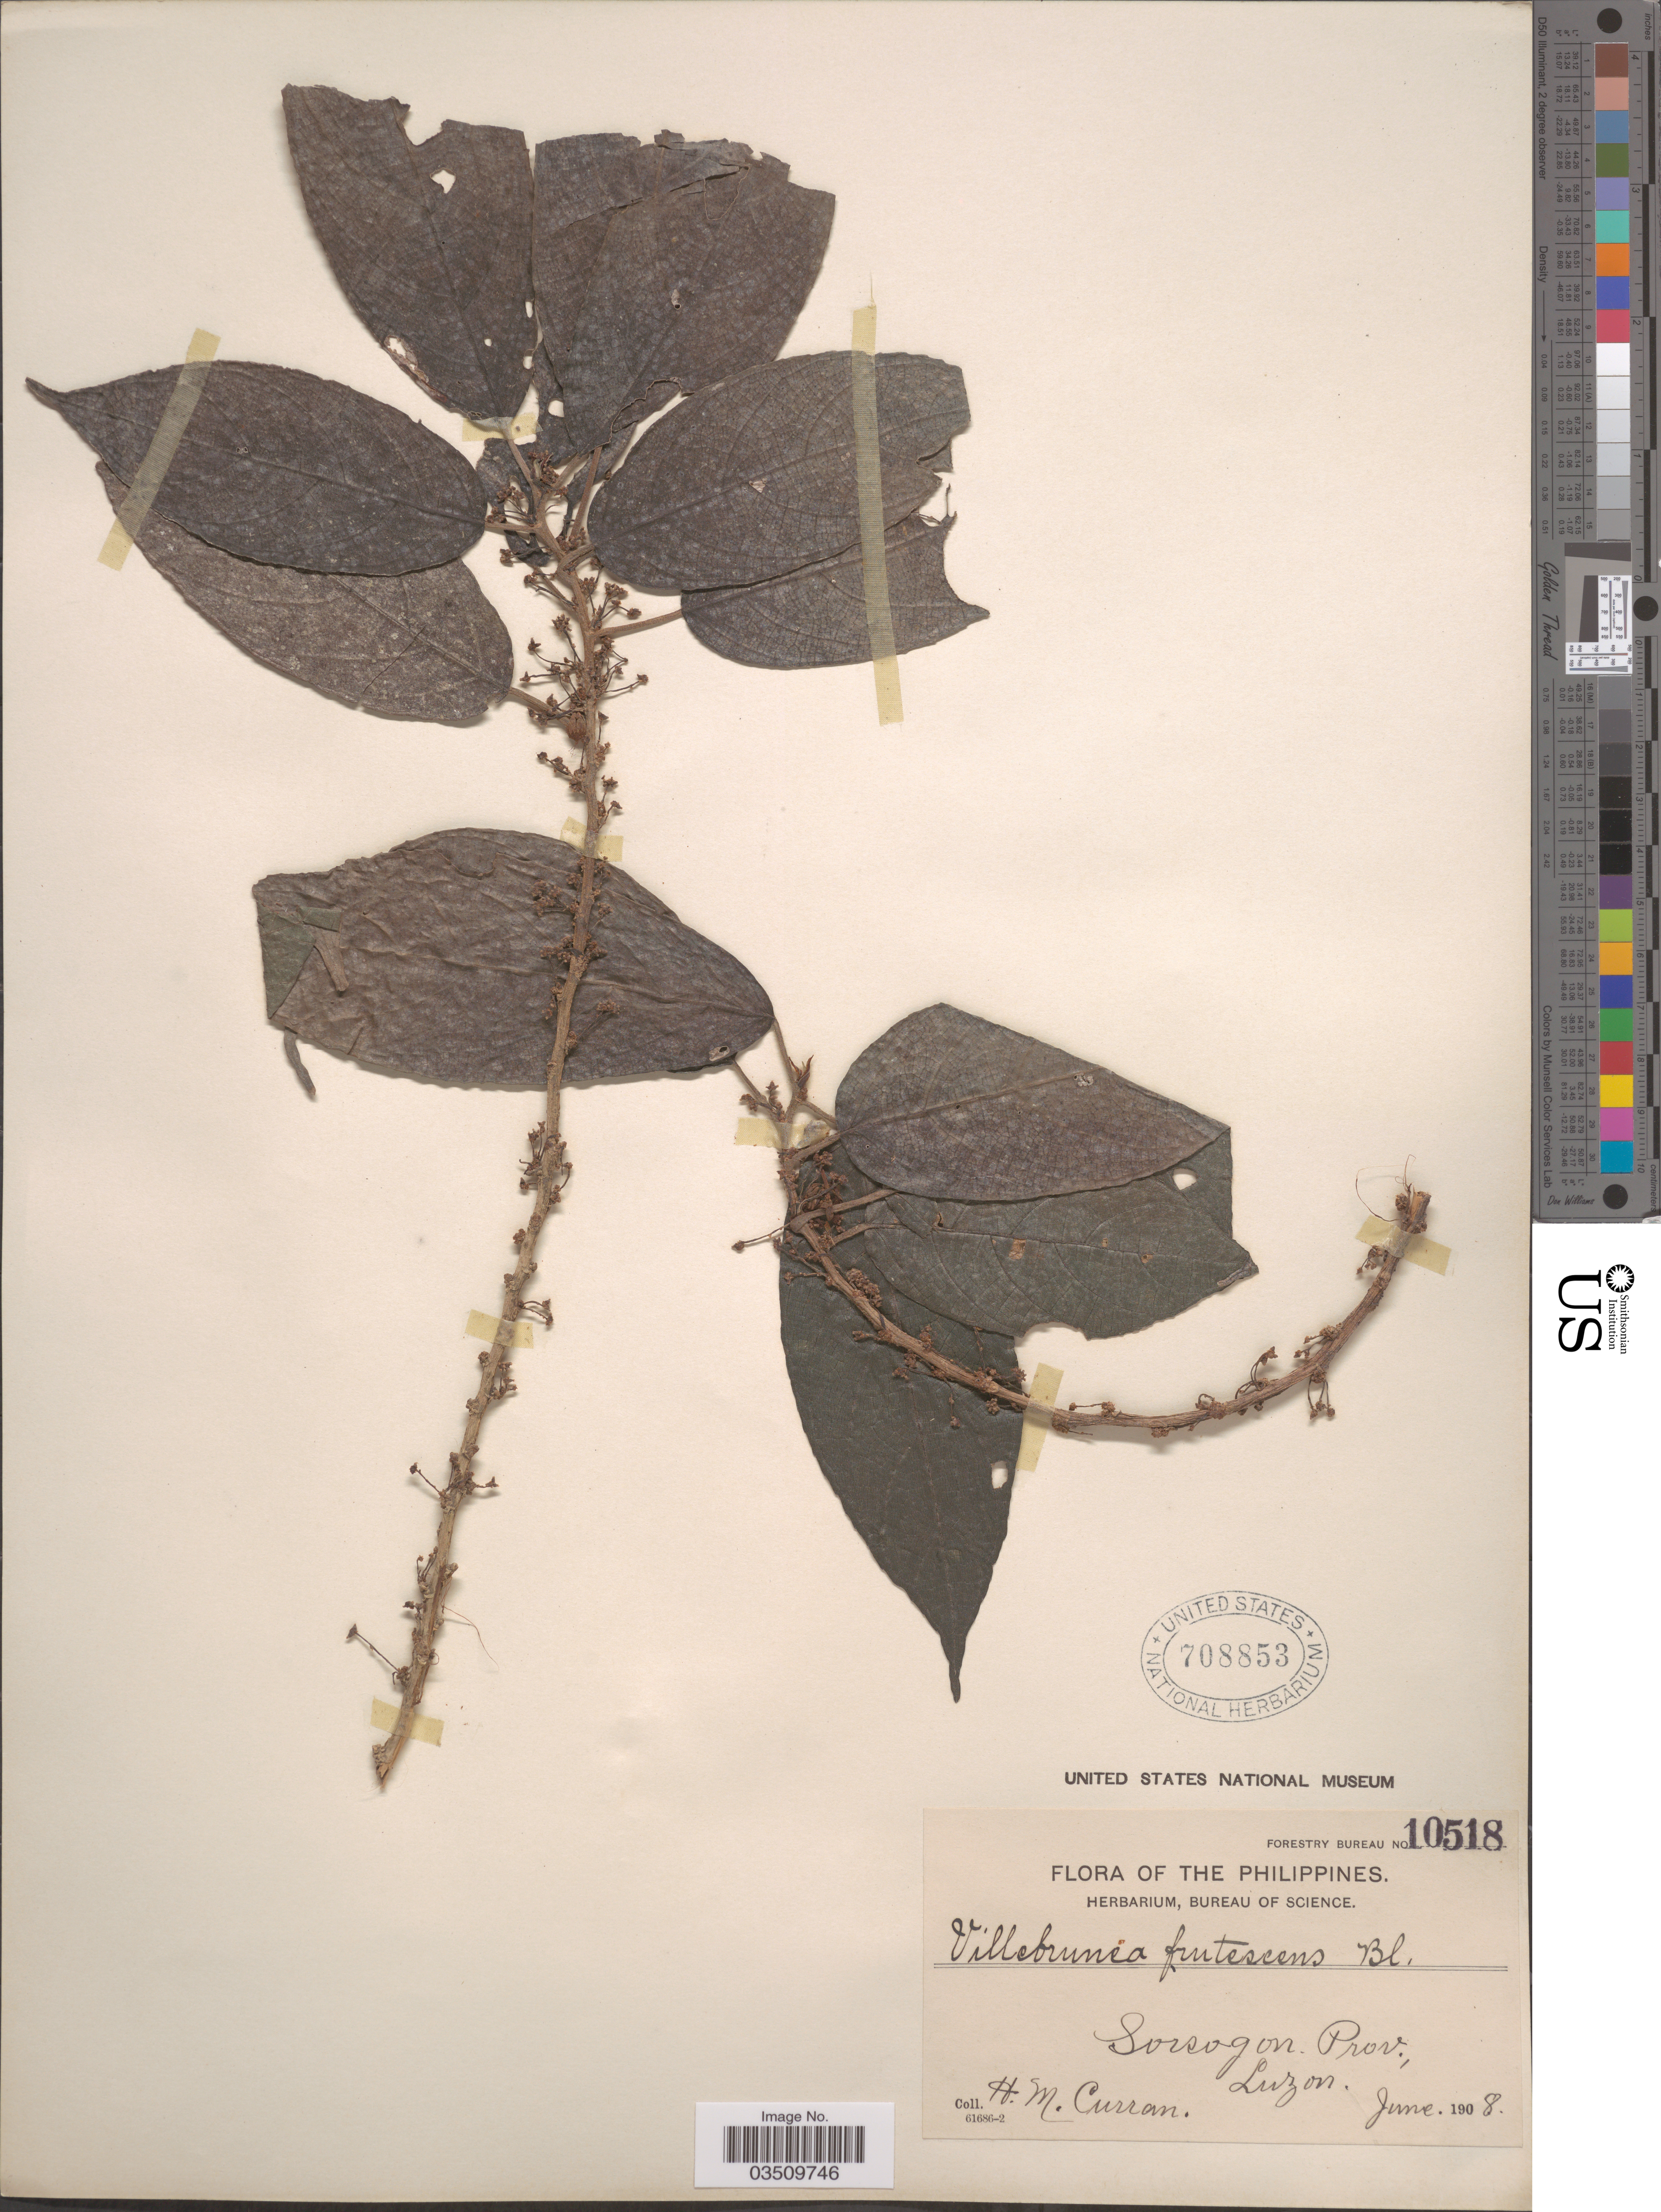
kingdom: Plantae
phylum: Tracheophyta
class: Magnoliopsida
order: Rosales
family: Urticaceae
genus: Oreocnide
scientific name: Oreocnide rubescens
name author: (Blume) Miq.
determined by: Strong, M. T., (US), Smithsonian Institution - National Museum of Natural History (UNITED STATES)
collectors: H. M. Curran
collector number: Forestry Bureau 10518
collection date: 1908-06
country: Philippines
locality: Sorsogon. Prov., Luzon.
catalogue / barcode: US 708853